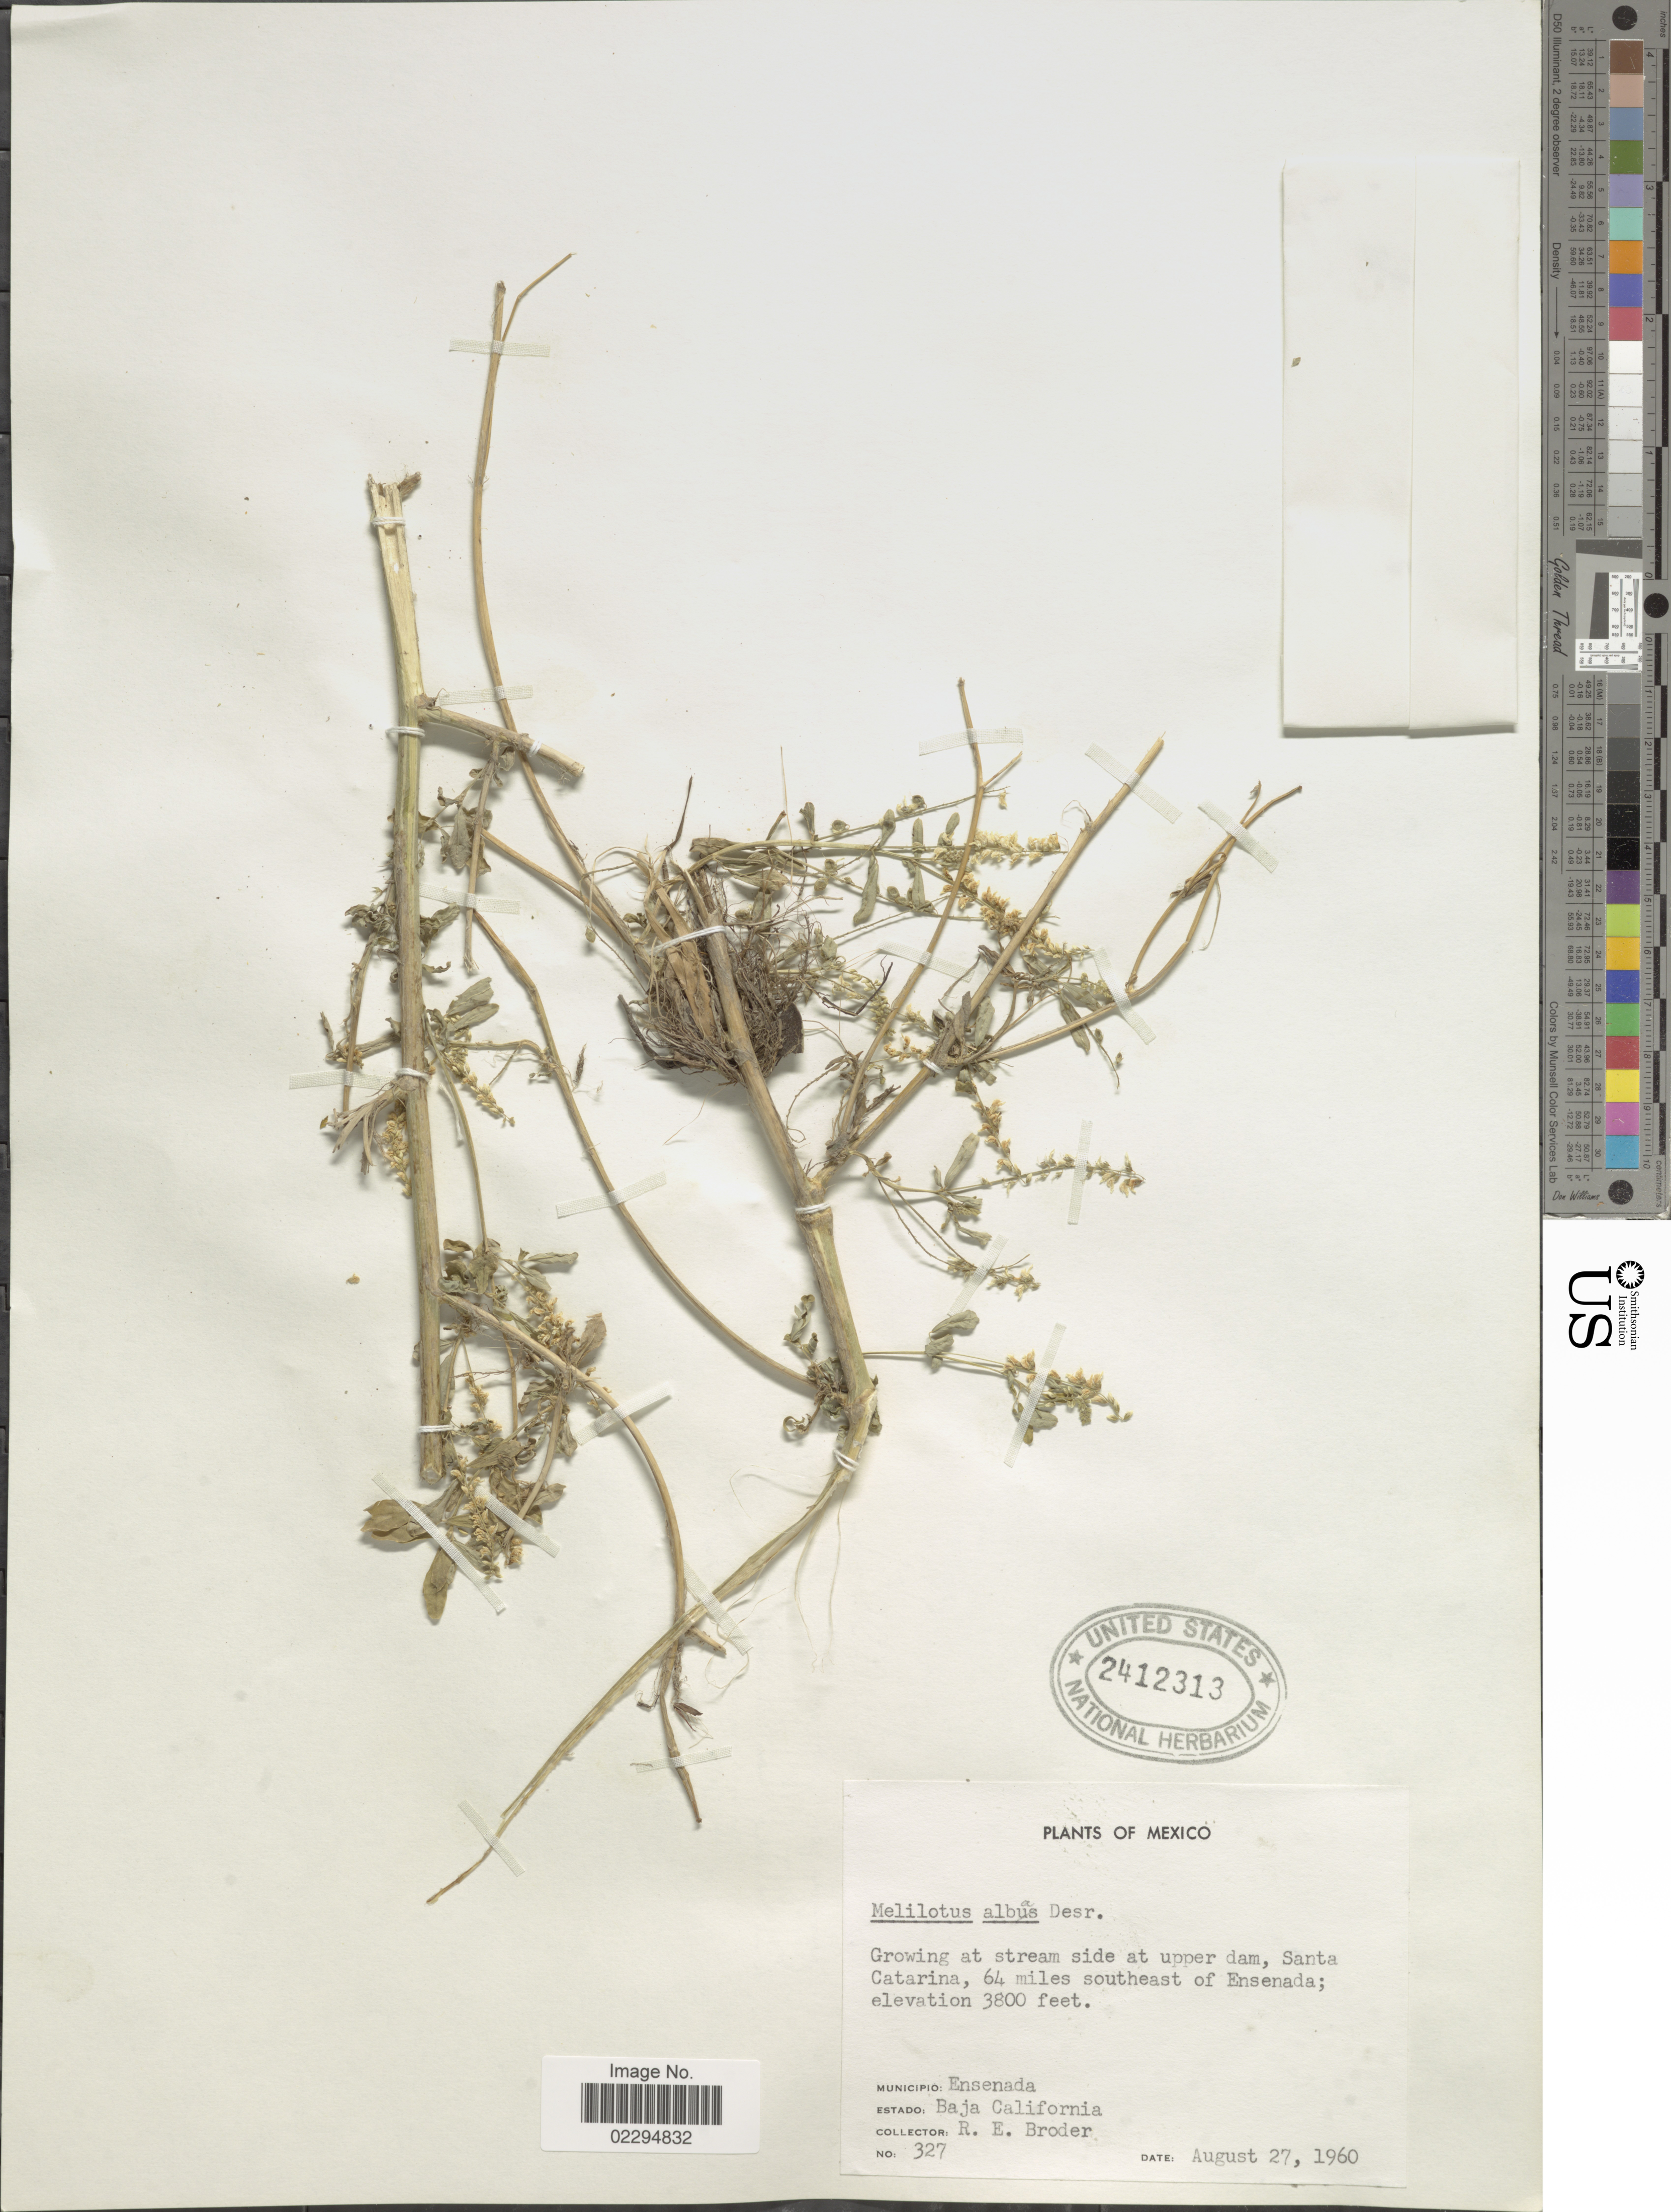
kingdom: Plantae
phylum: Tracheophyta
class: Magnoliopsida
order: Fabales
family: Fabaceae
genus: Melilotus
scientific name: Melilotus albus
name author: Medik.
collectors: R. Broder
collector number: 327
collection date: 1960-08-27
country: Mexico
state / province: Baja California Norte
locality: Growing at stream side at upper dam, Santa Catarina, 64 miles southeast of Ensenada, Municipio: Ensenada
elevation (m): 1158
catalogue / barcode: US 2412313